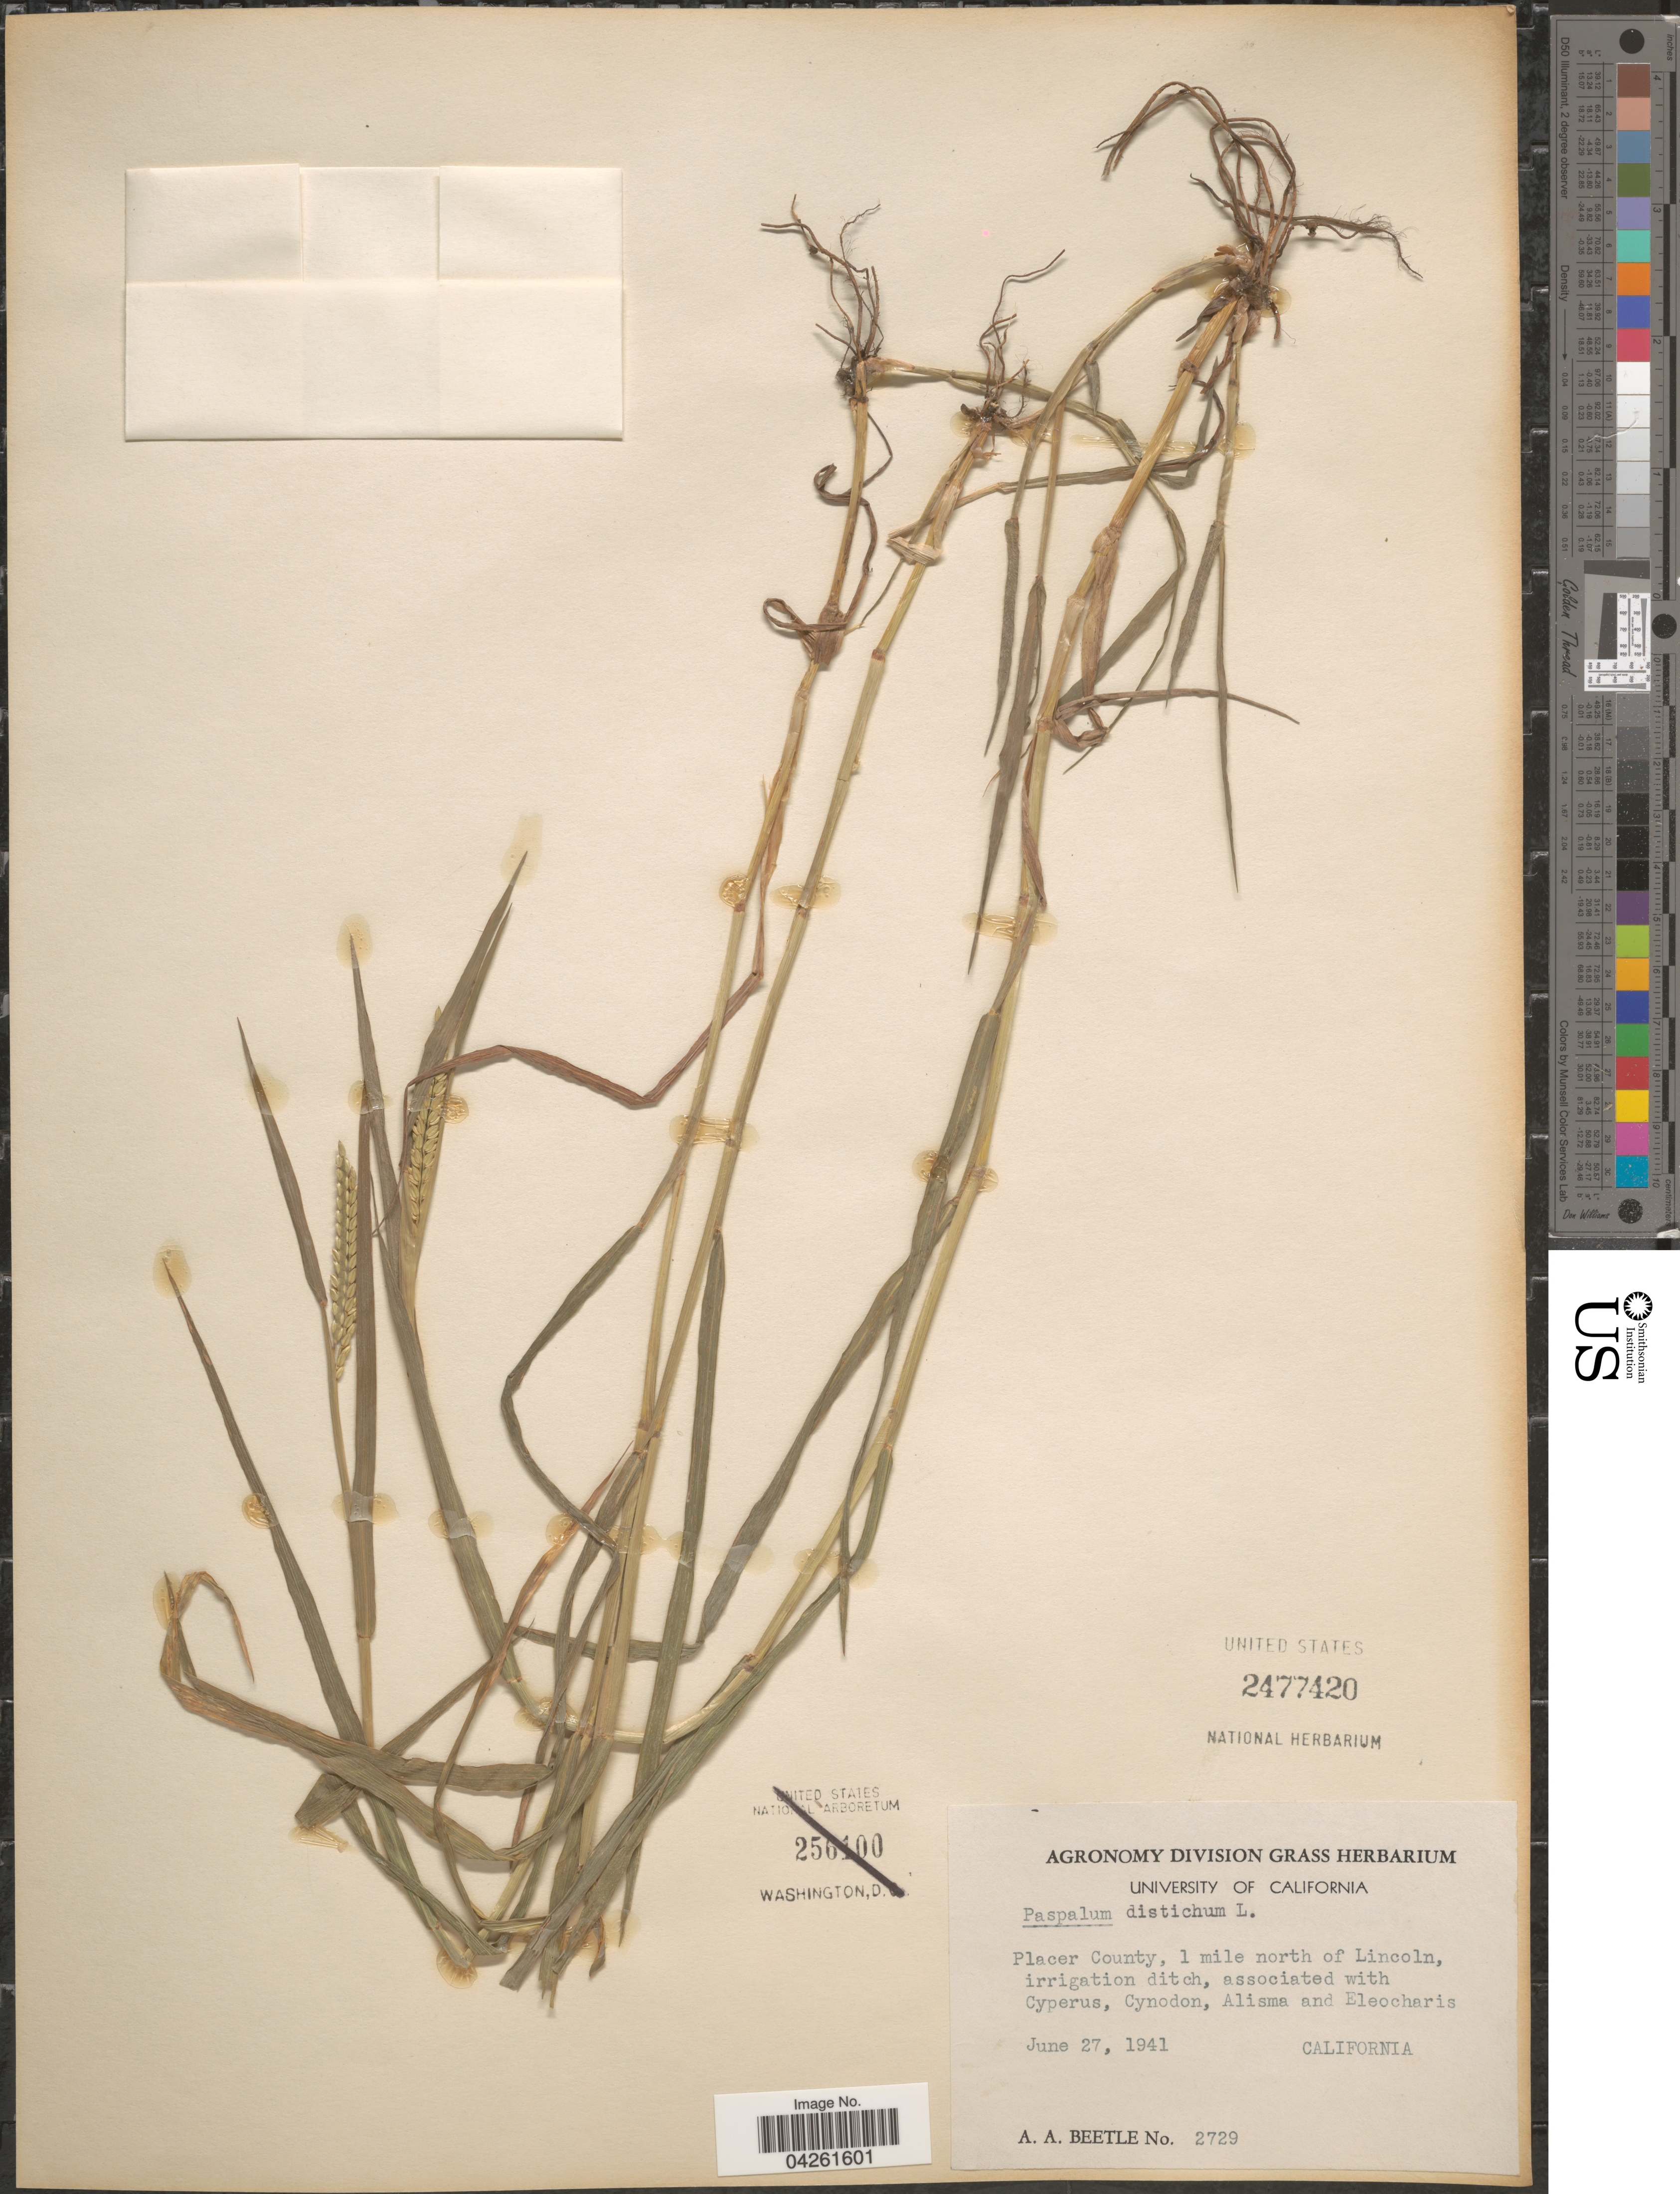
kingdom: Plantae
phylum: Tracheophyta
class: Liliopsida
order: Poales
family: Poaceae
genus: Paspalum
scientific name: Paspalum distichum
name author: L.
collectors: A. A. Beetle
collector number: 2729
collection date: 1941-06-27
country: United States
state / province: California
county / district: Placer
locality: Placer County, 1 mile north of Lincoln, irrigation ditch.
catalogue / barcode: US 2477420